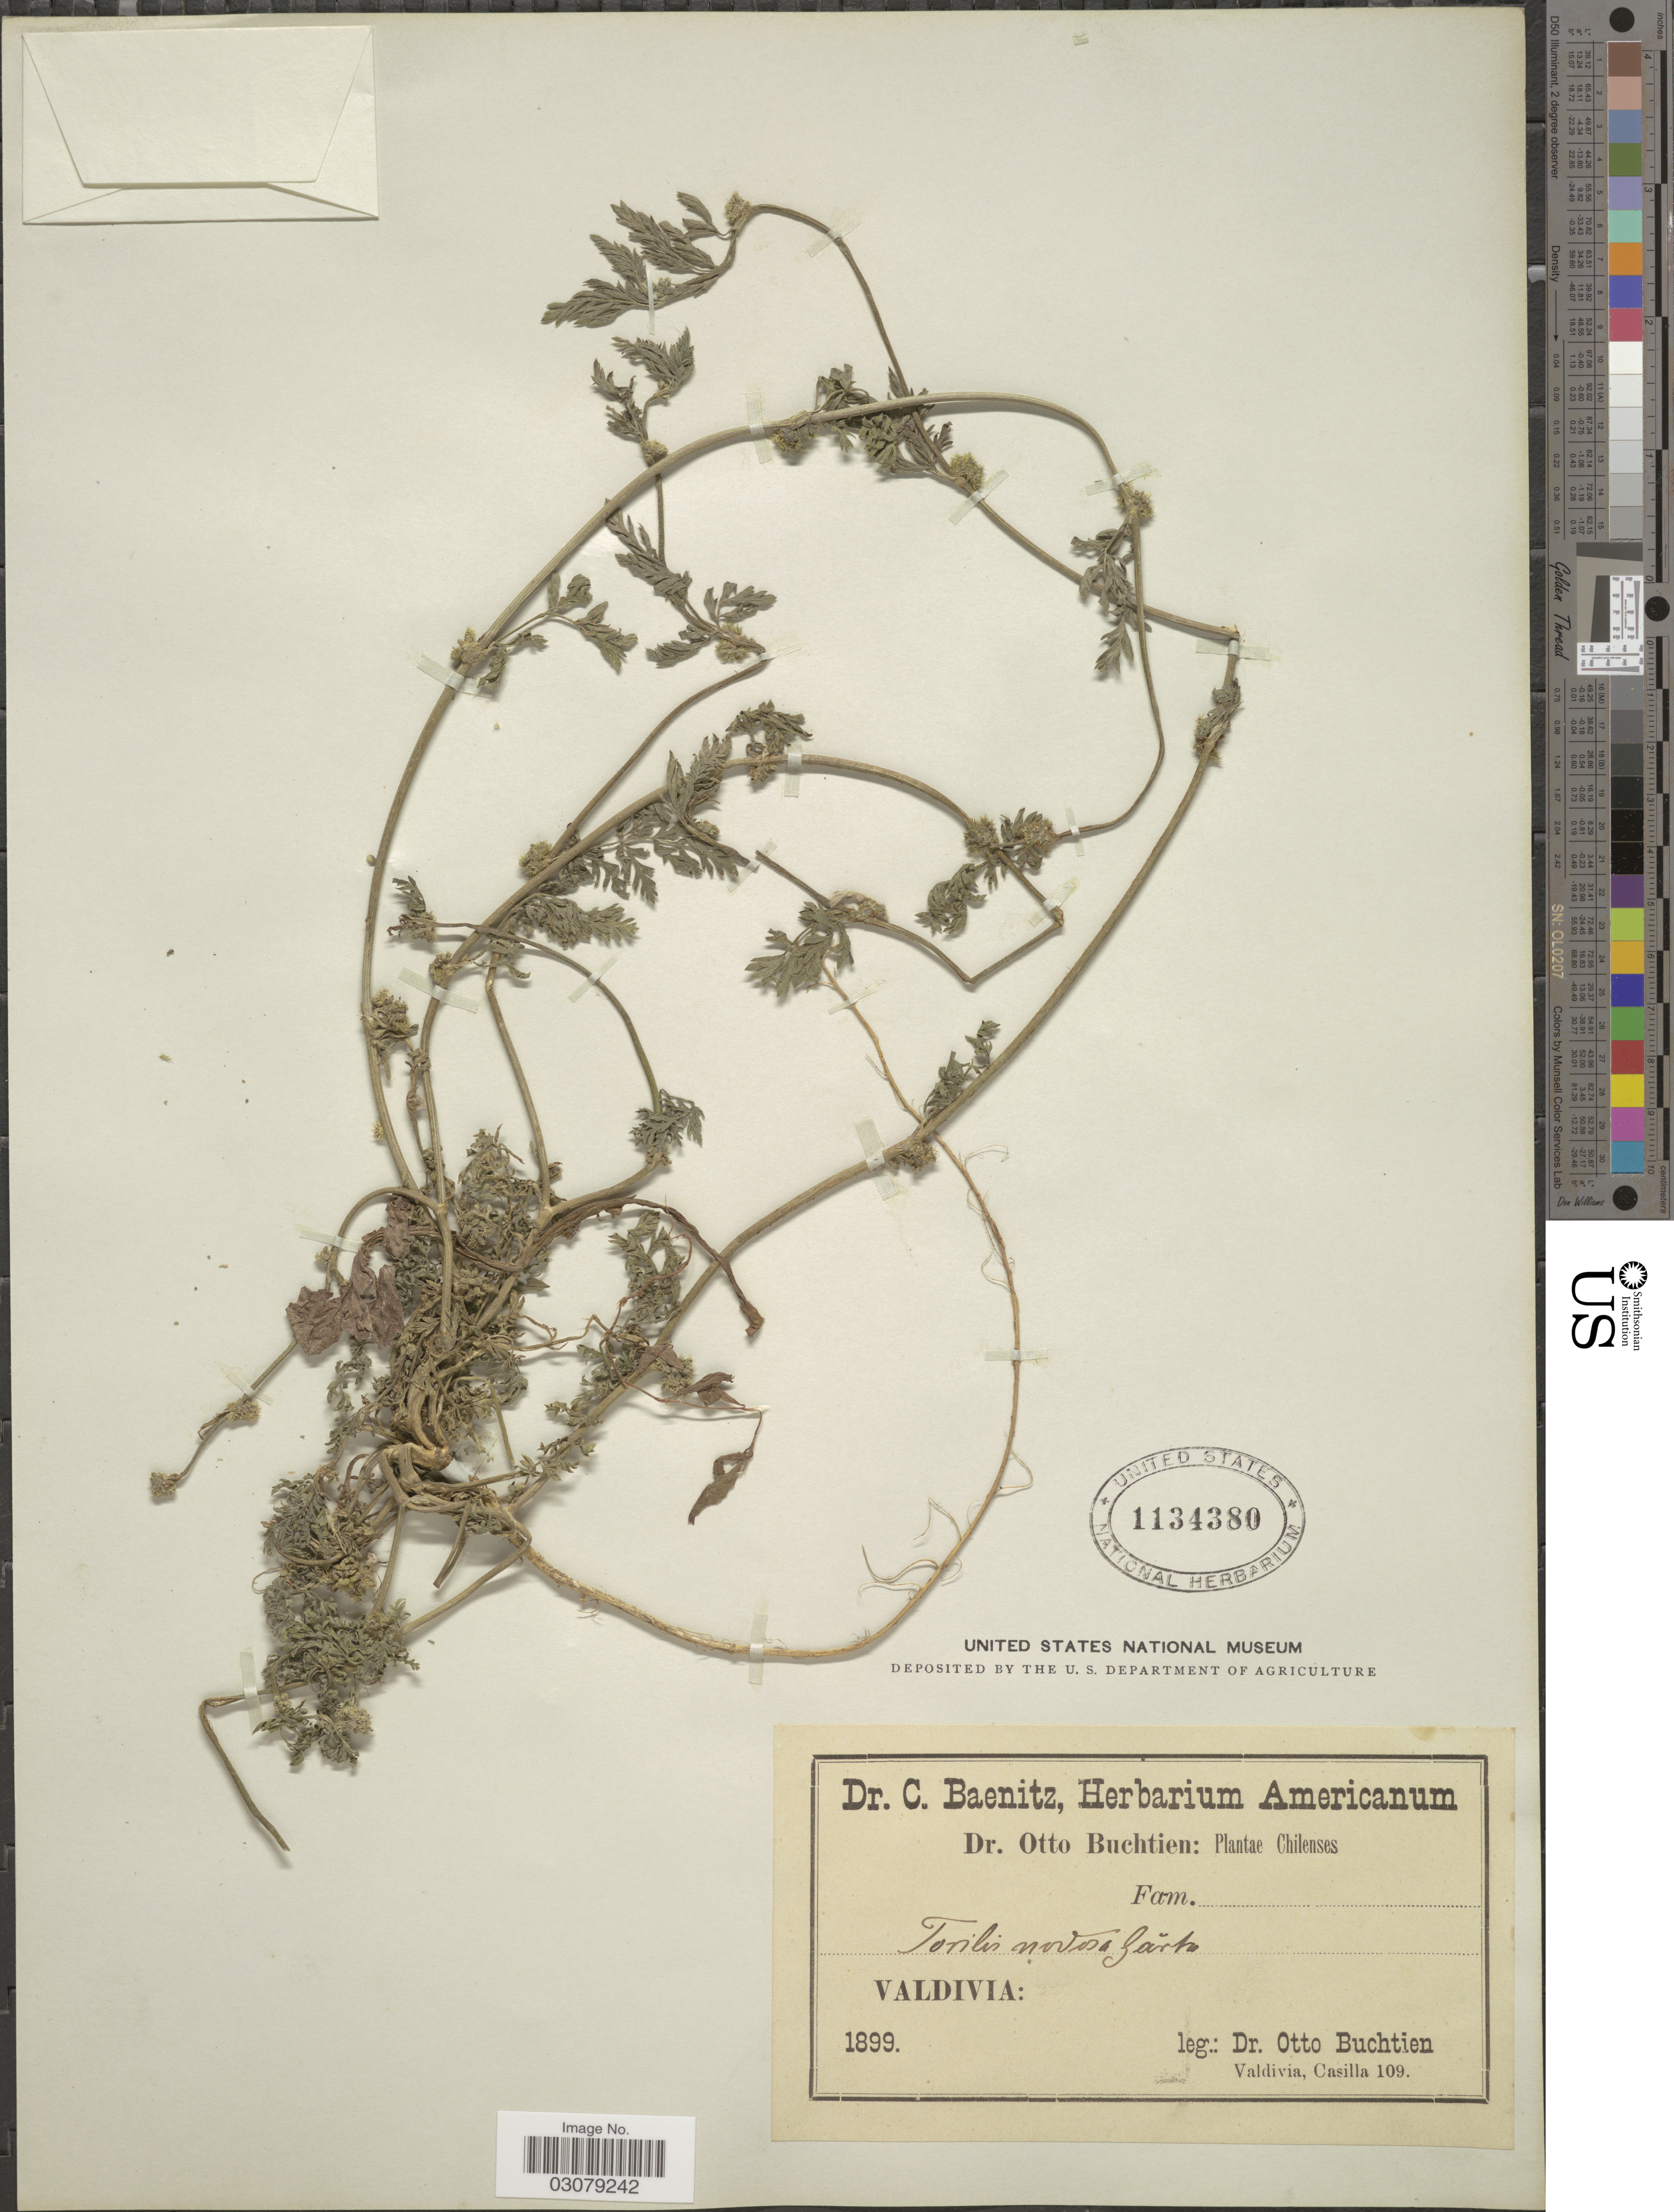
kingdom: Plantae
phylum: Tracheophyta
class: Magnoliopsida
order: Apiales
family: Apiaceae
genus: Torilis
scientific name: Torilis nodosa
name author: (L.) Gaertn.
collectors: O. Buchtien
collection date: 1899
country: Chile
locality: Valdivia.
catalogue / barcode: US 1134380